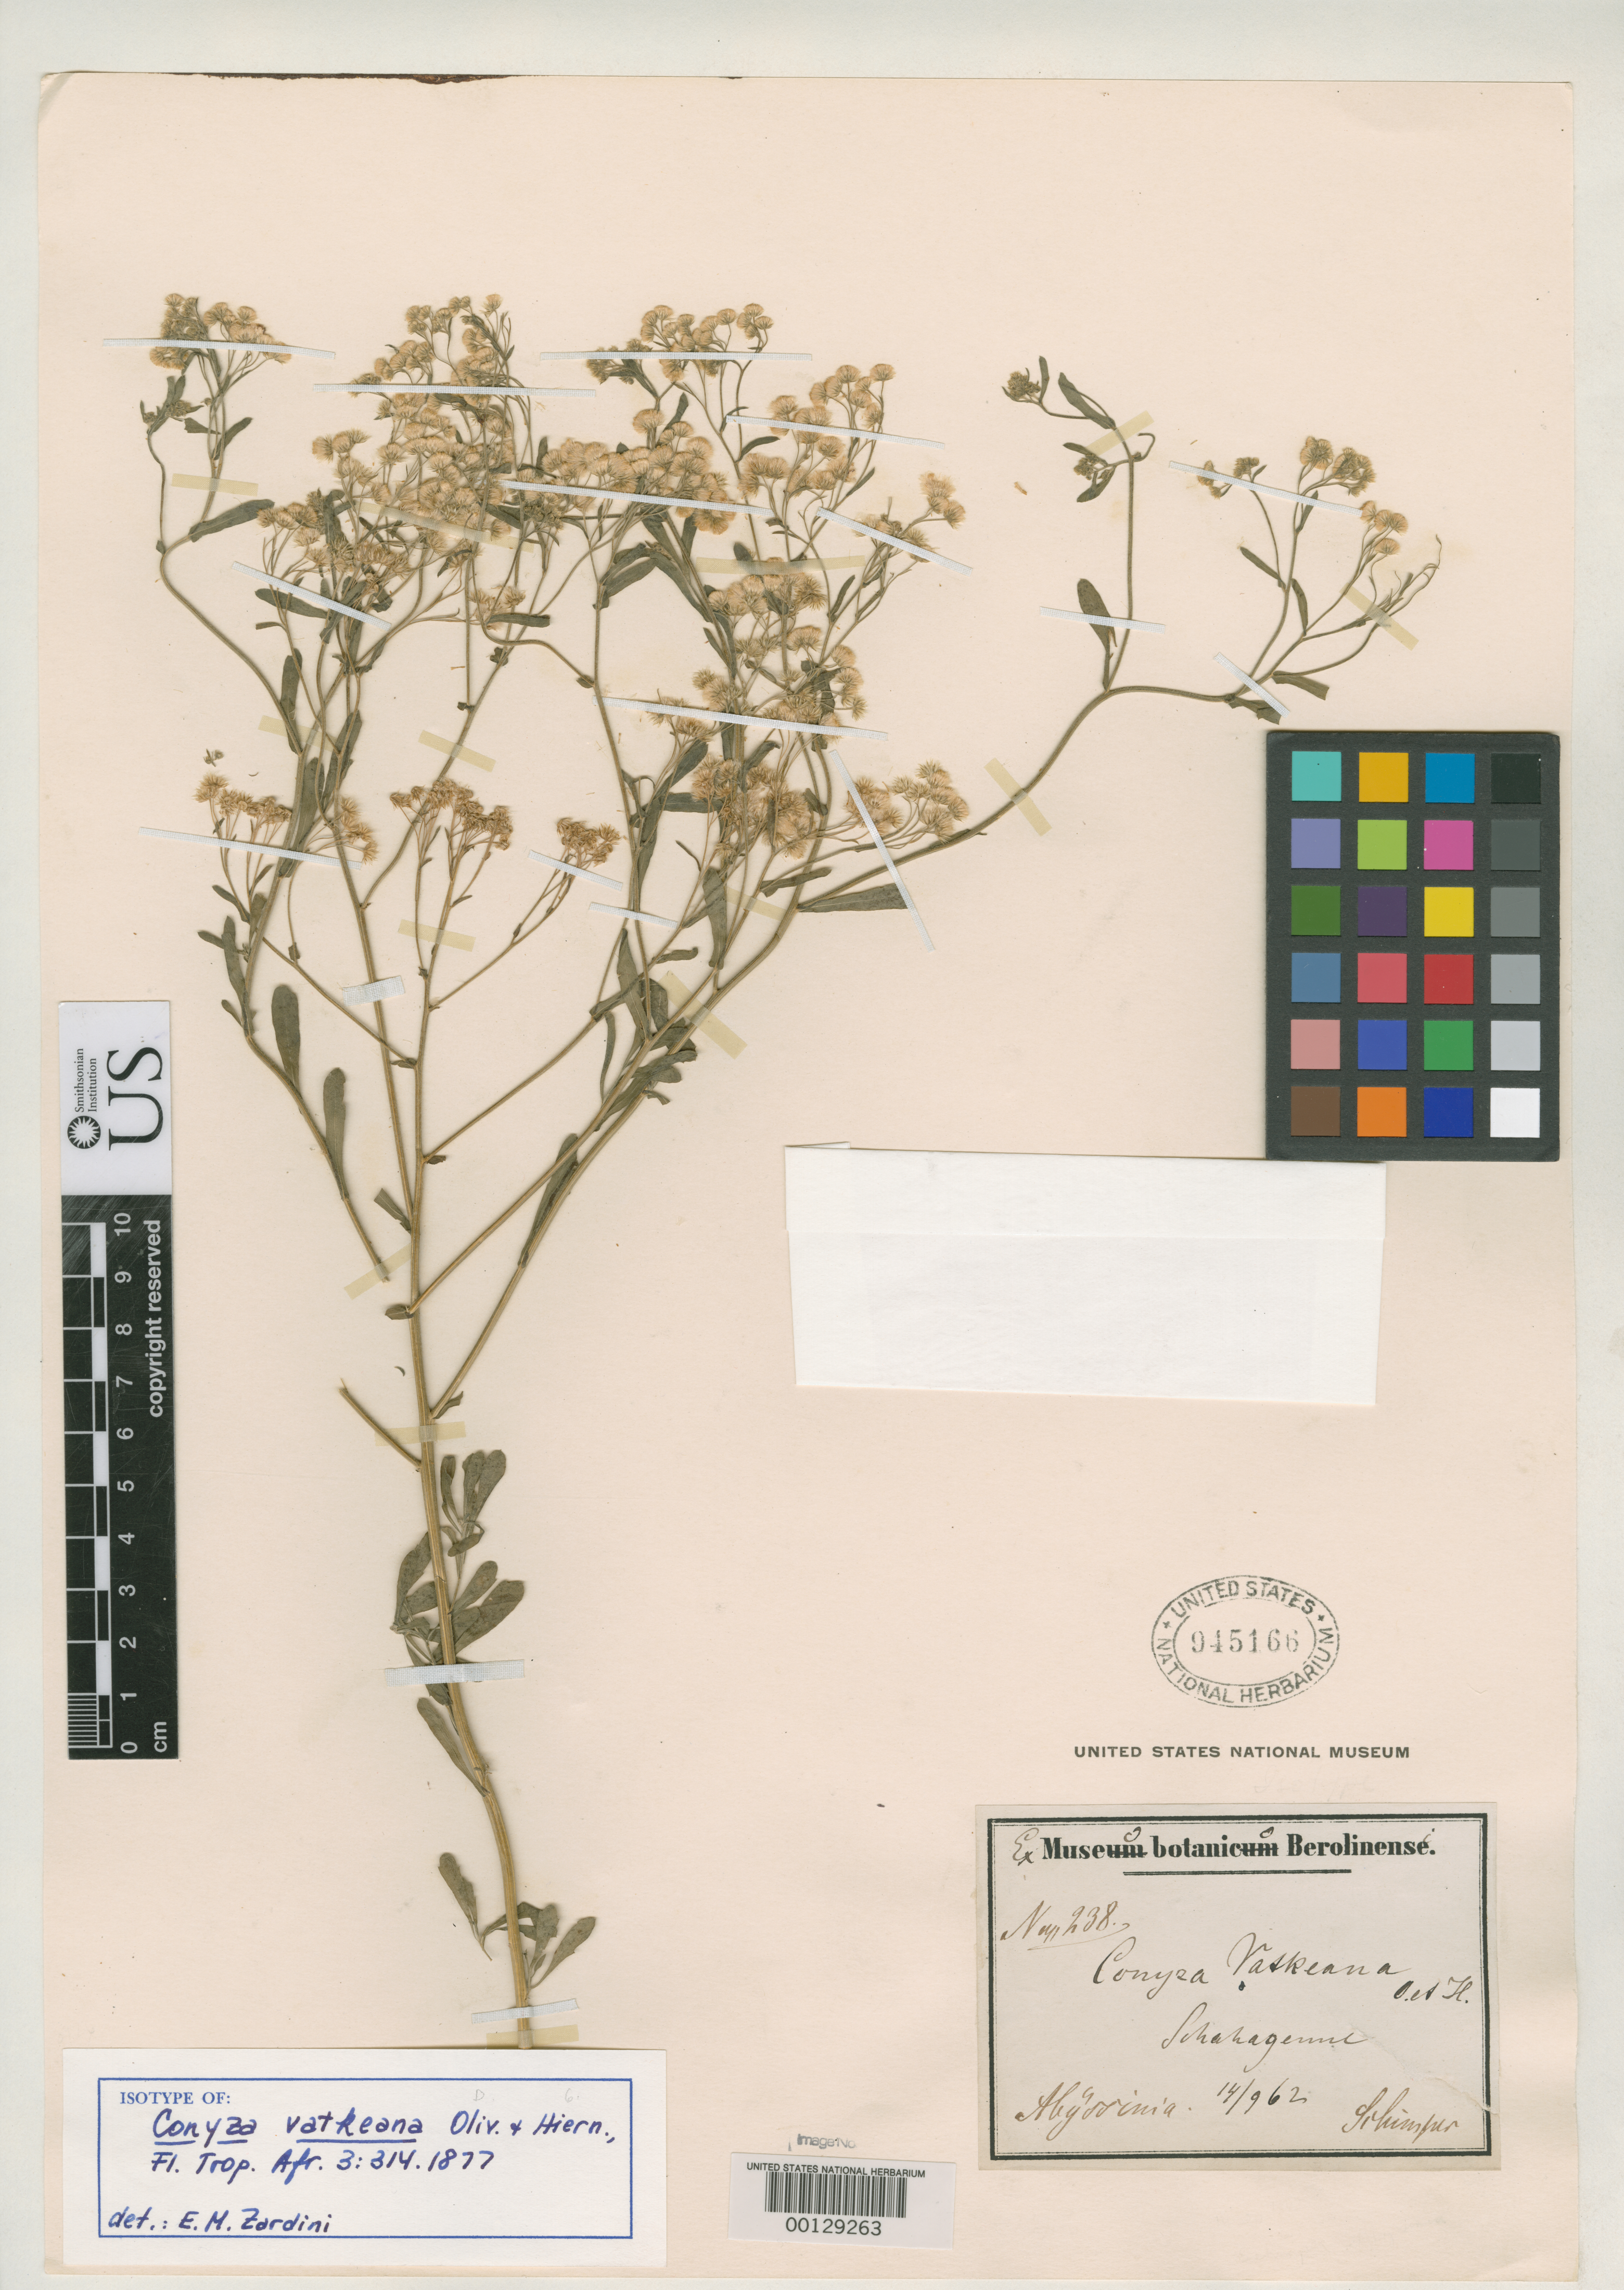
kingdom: Plantae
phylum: Tracheophyta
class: Magnoliopsida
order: Asterales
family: Asteraceae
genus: Conyza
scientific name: Conyza vatkeana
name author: Oliv. & Hiern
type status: Isotype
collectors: G. W. Schimper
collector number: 238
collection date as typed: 14 Sep 1862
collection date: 1862-09-14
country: Ethiopia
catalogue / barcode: US 945166